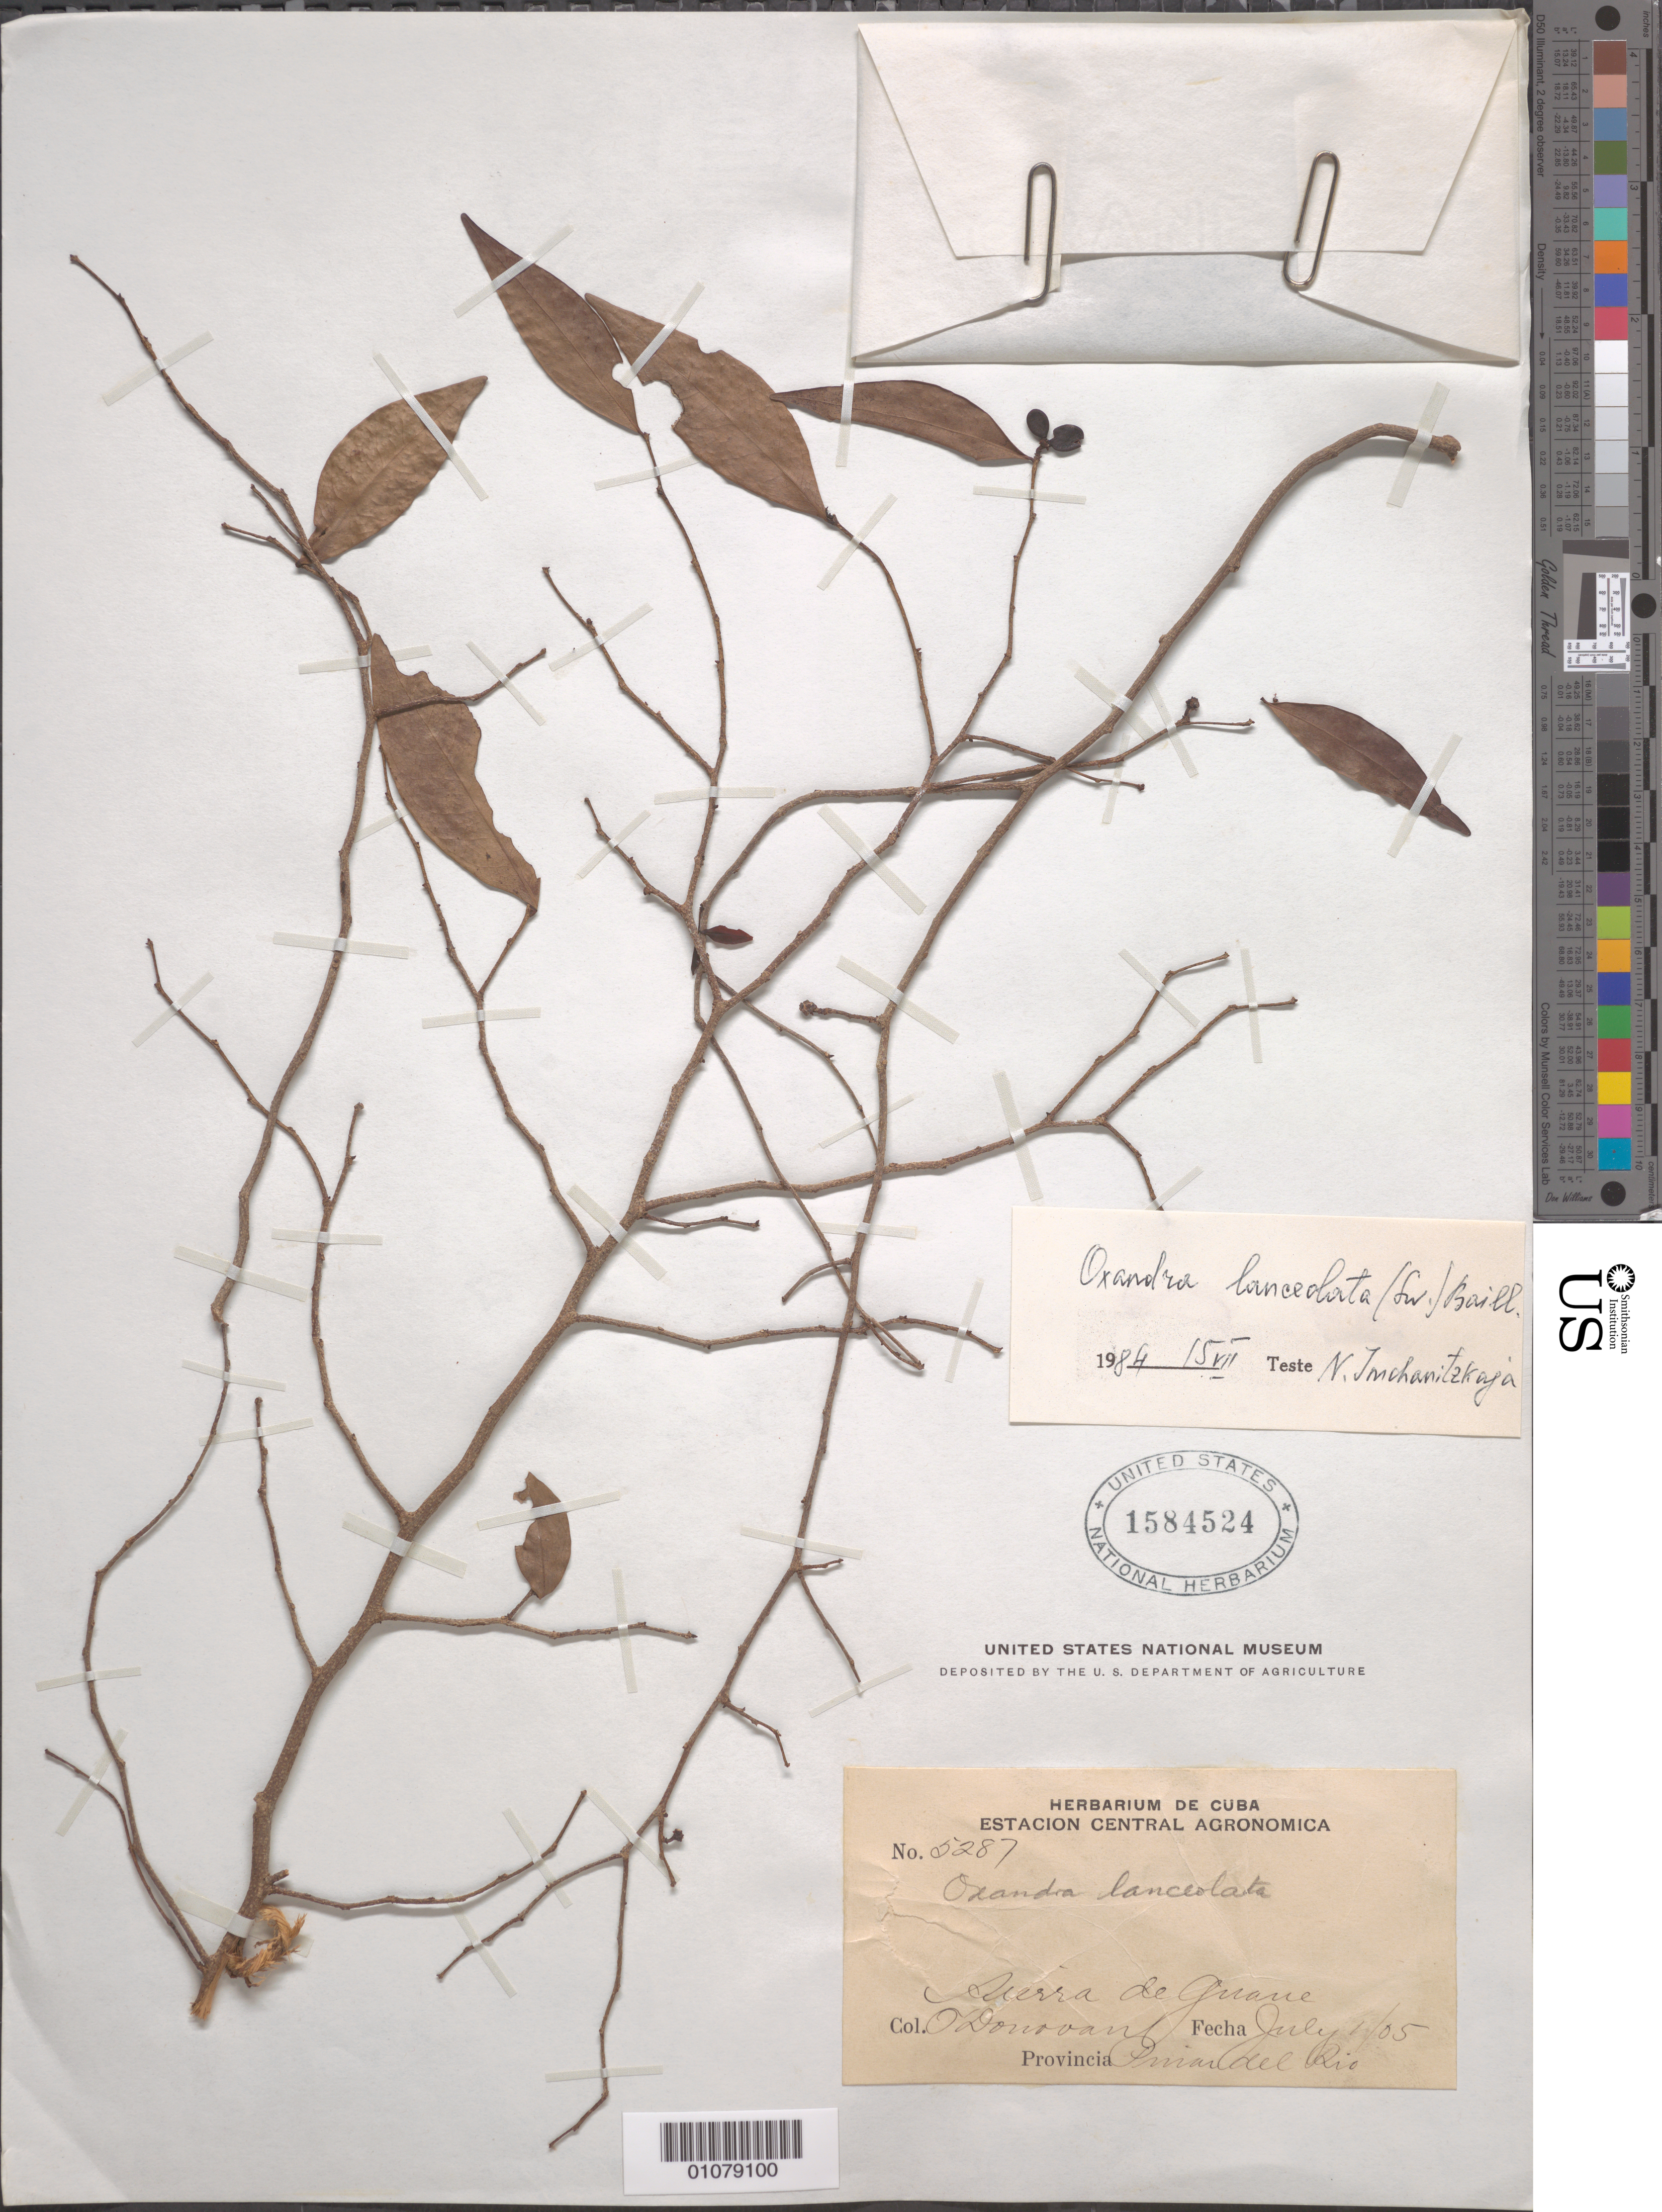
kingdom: Plantae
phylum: Tracheophyta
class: Magnoliopsida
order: Magnoliales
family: Annonaceae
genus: Oxandra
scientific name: Oxandra lanceolata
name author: (Sw.) Baill.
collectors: E. O'Donovan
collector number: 5287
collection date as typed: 01 Jul 1905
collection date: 1905-07-01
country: Cuba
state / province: Pinar del Rio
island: Cuba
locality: Sierra de Guane, Province Pinar del Rio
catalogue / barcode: US 1584524